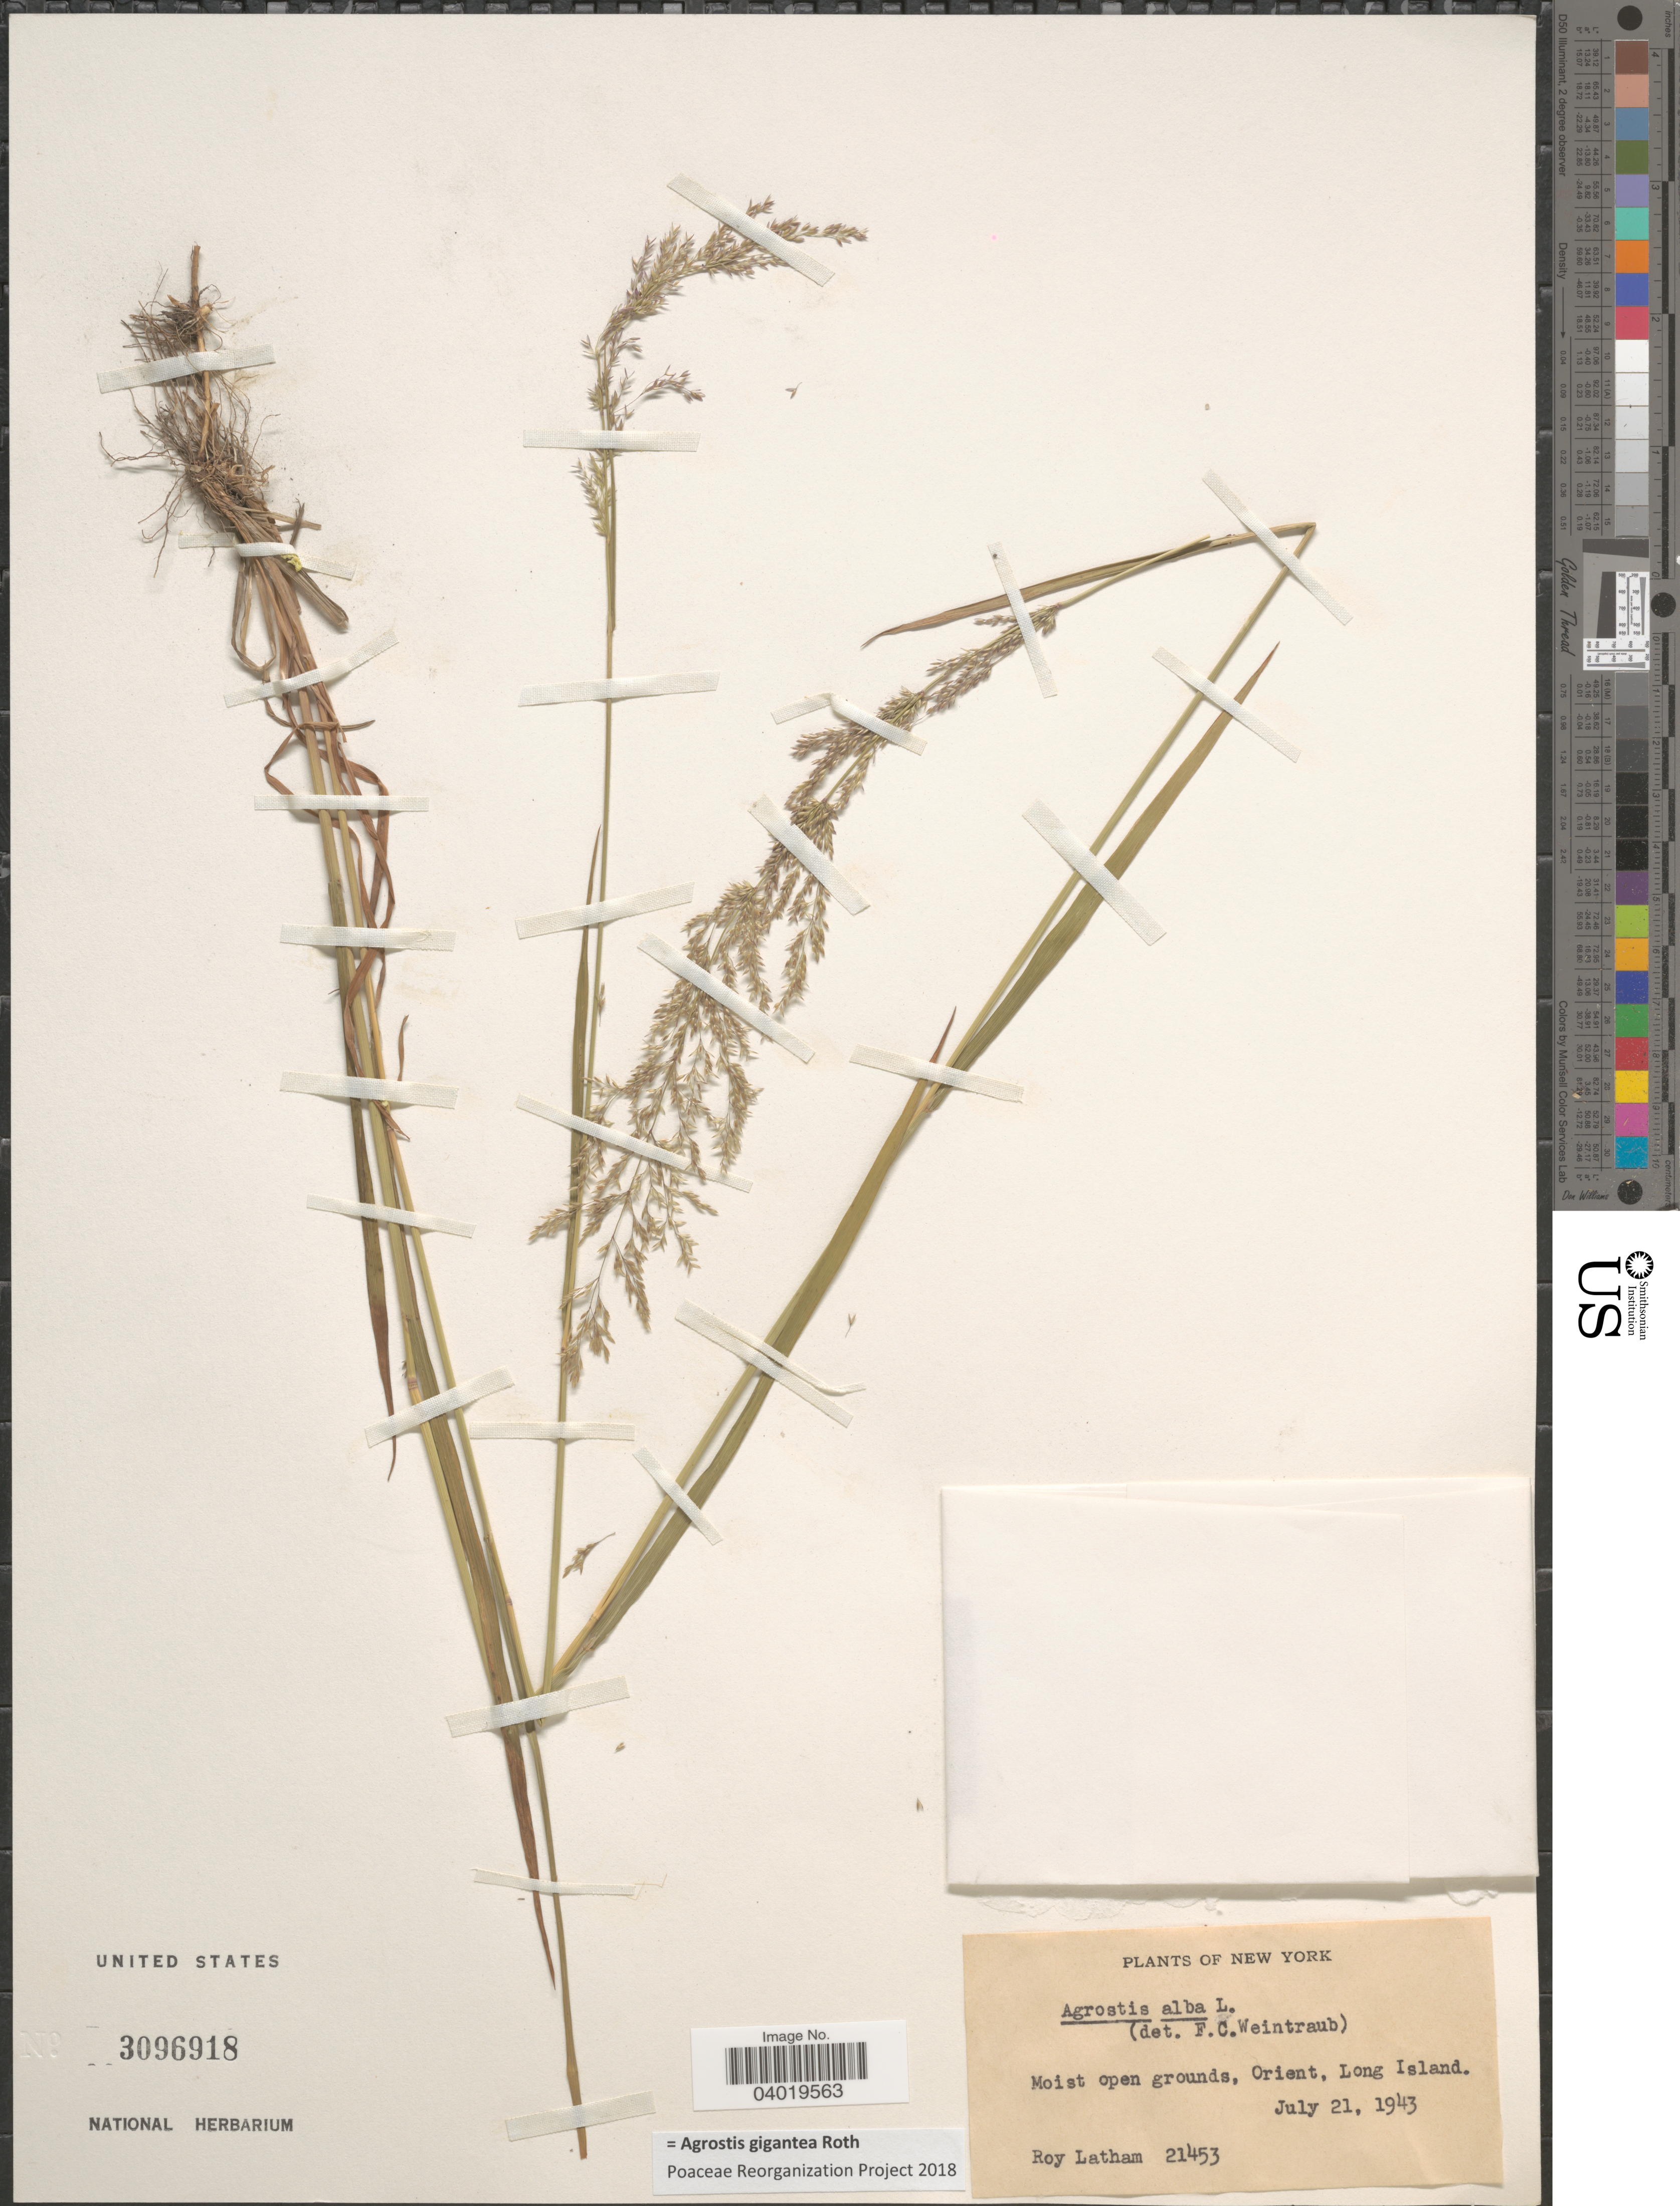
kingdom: Plantae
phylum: Tracheophyta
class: Liliopsida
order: Poales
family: Poaceae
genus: Agrostis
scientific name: Agrostis gigantea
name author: Roth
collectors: R. Latham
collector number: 21453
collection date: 1943-07-21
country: United States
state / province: New York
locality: Moist open grounds, Orient, Long Island.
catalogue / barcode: US 3096918